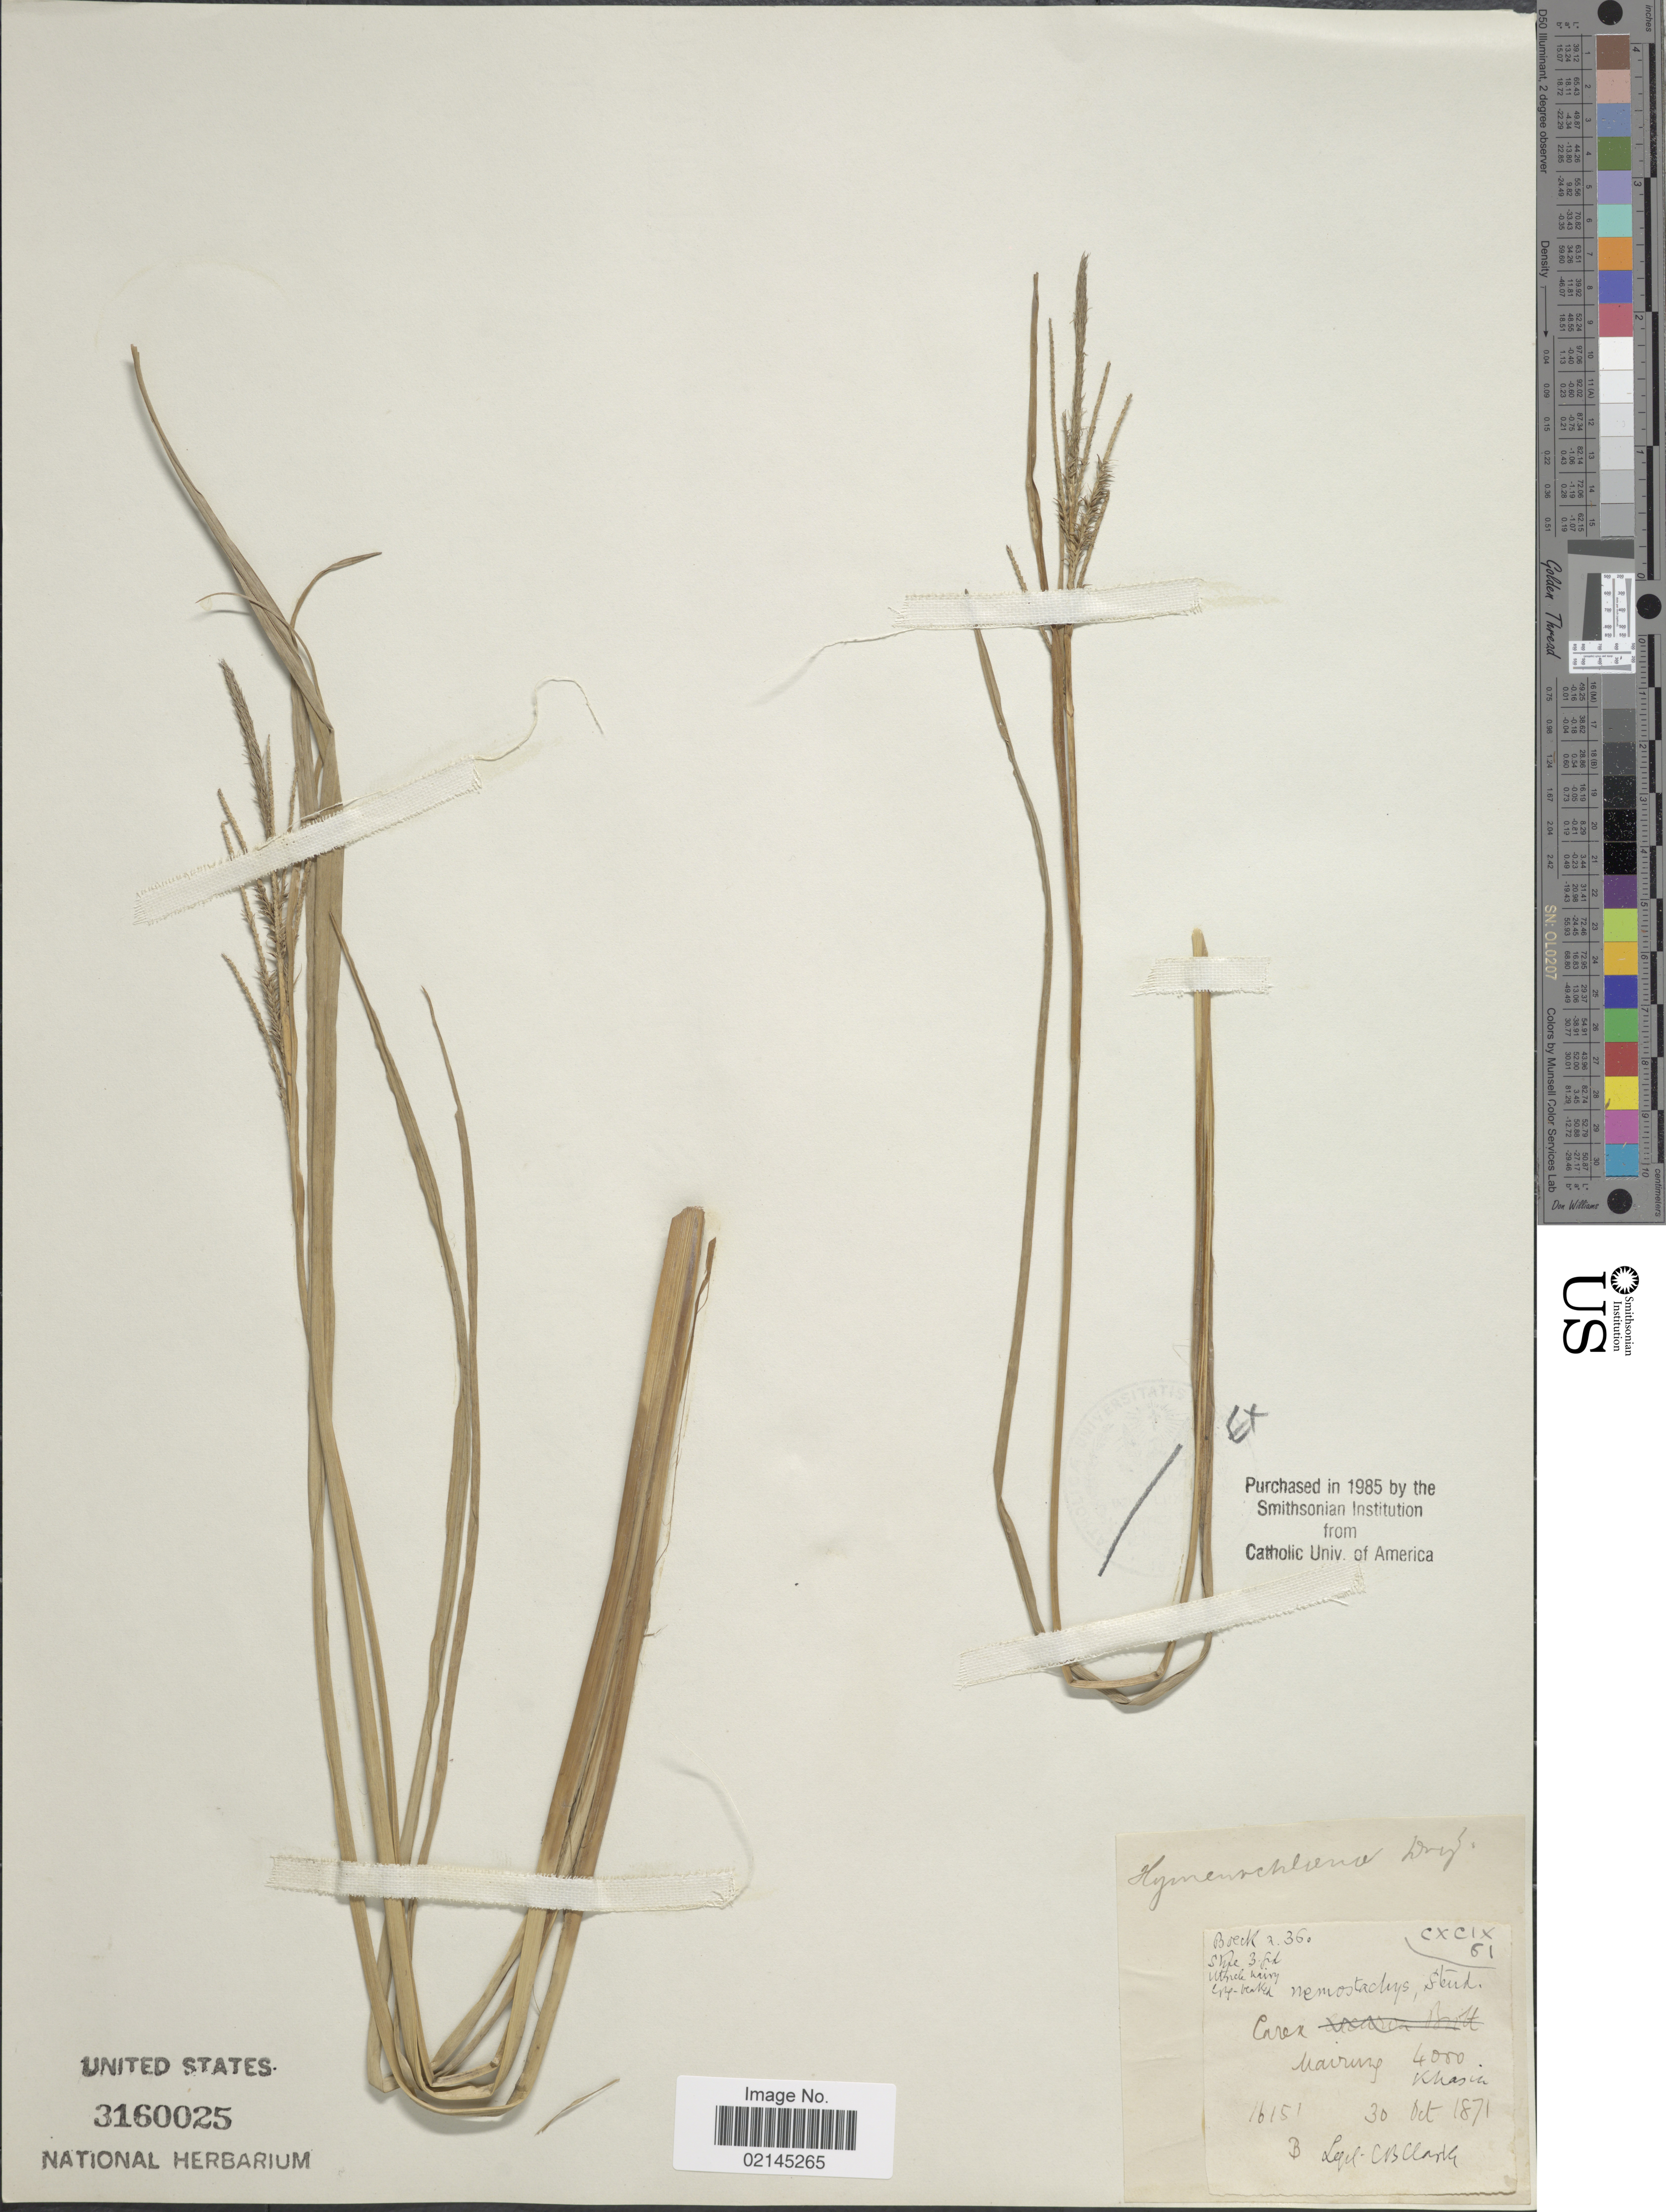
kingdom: Plantae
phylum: Tracheophyta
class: Liliopsida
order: Poales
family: Cyperaceae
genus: Carex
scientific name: Carex nemostachys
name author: Steud.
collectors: C. B. Clarke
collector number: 16151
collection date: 1871-10-30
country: India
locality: Mairung, Khasia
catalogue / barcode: US 3160025